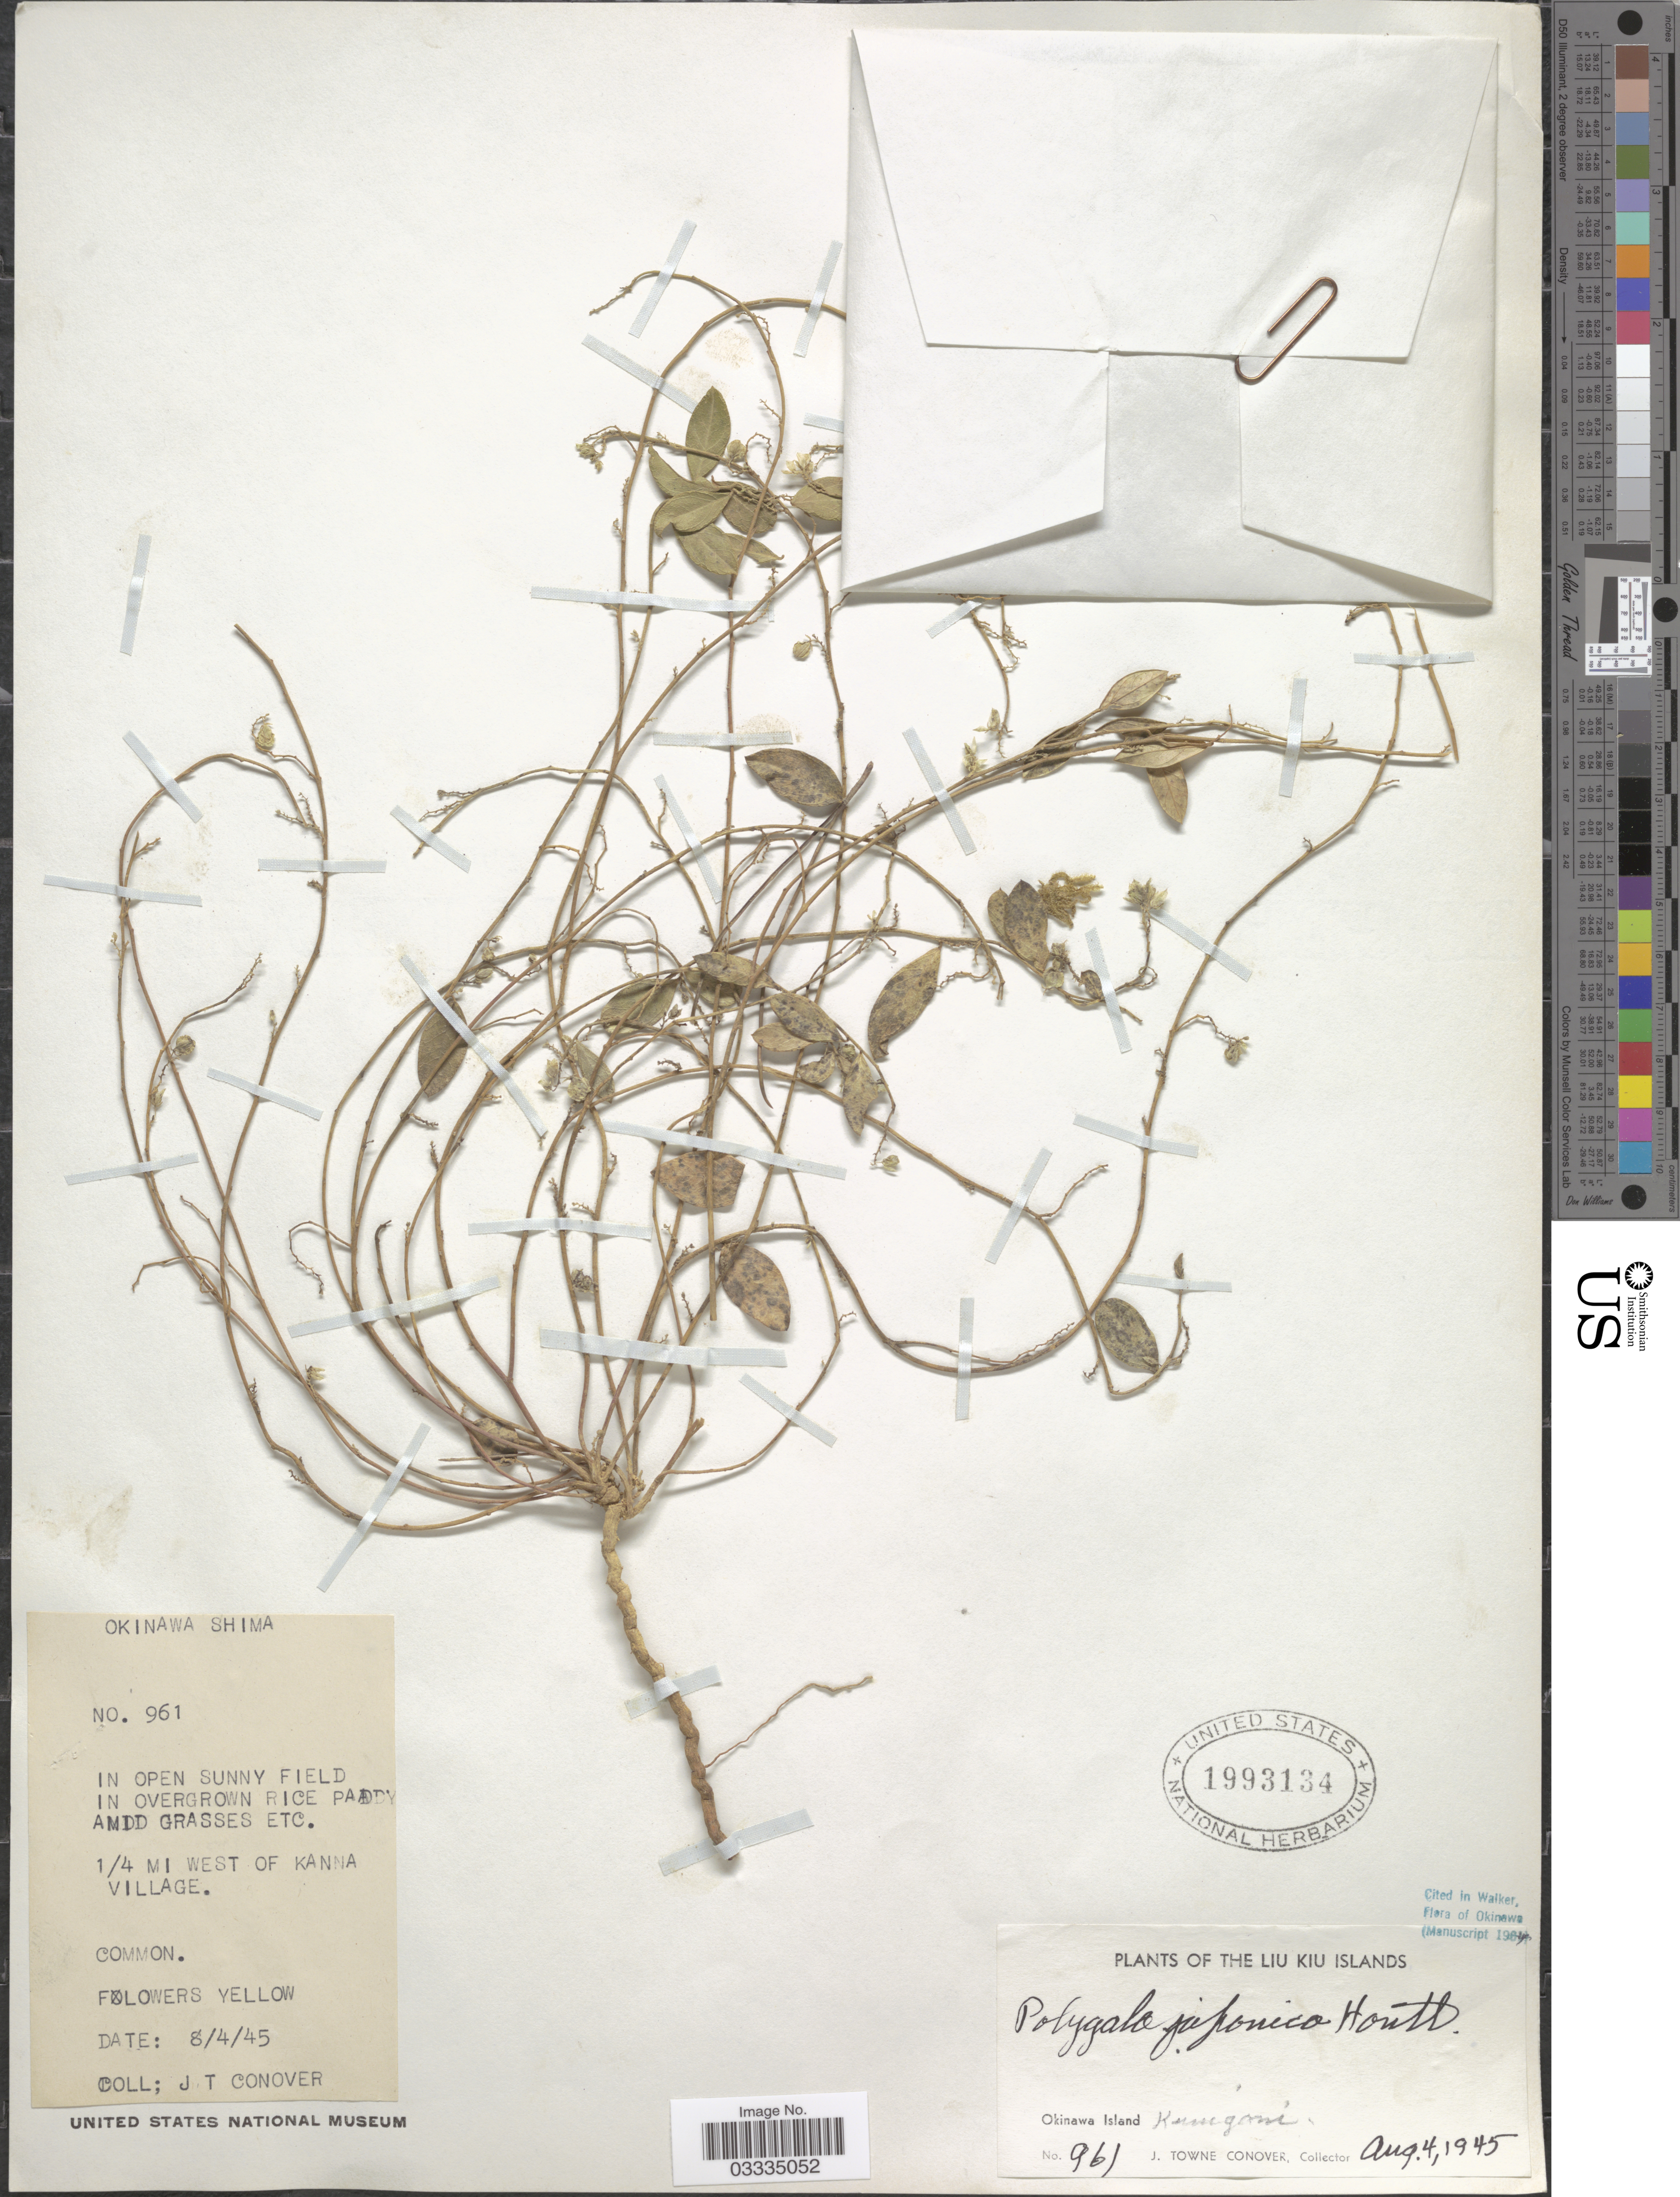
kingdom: Plantae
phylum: Tracheophyta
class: Magnoliopsida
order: Fabales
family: Polygalaceae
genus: Polygala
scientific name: Polygala japonica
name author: Houtt.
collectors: J. T. Conover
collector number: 961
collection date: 1945-08-04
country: Japan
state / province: Okinawa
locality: The Liu Kiu Islands. Okinawa Island Kunigami. Okinawa Shima. 1/4 mi west of Kanna Village.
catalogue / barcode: US 1993134